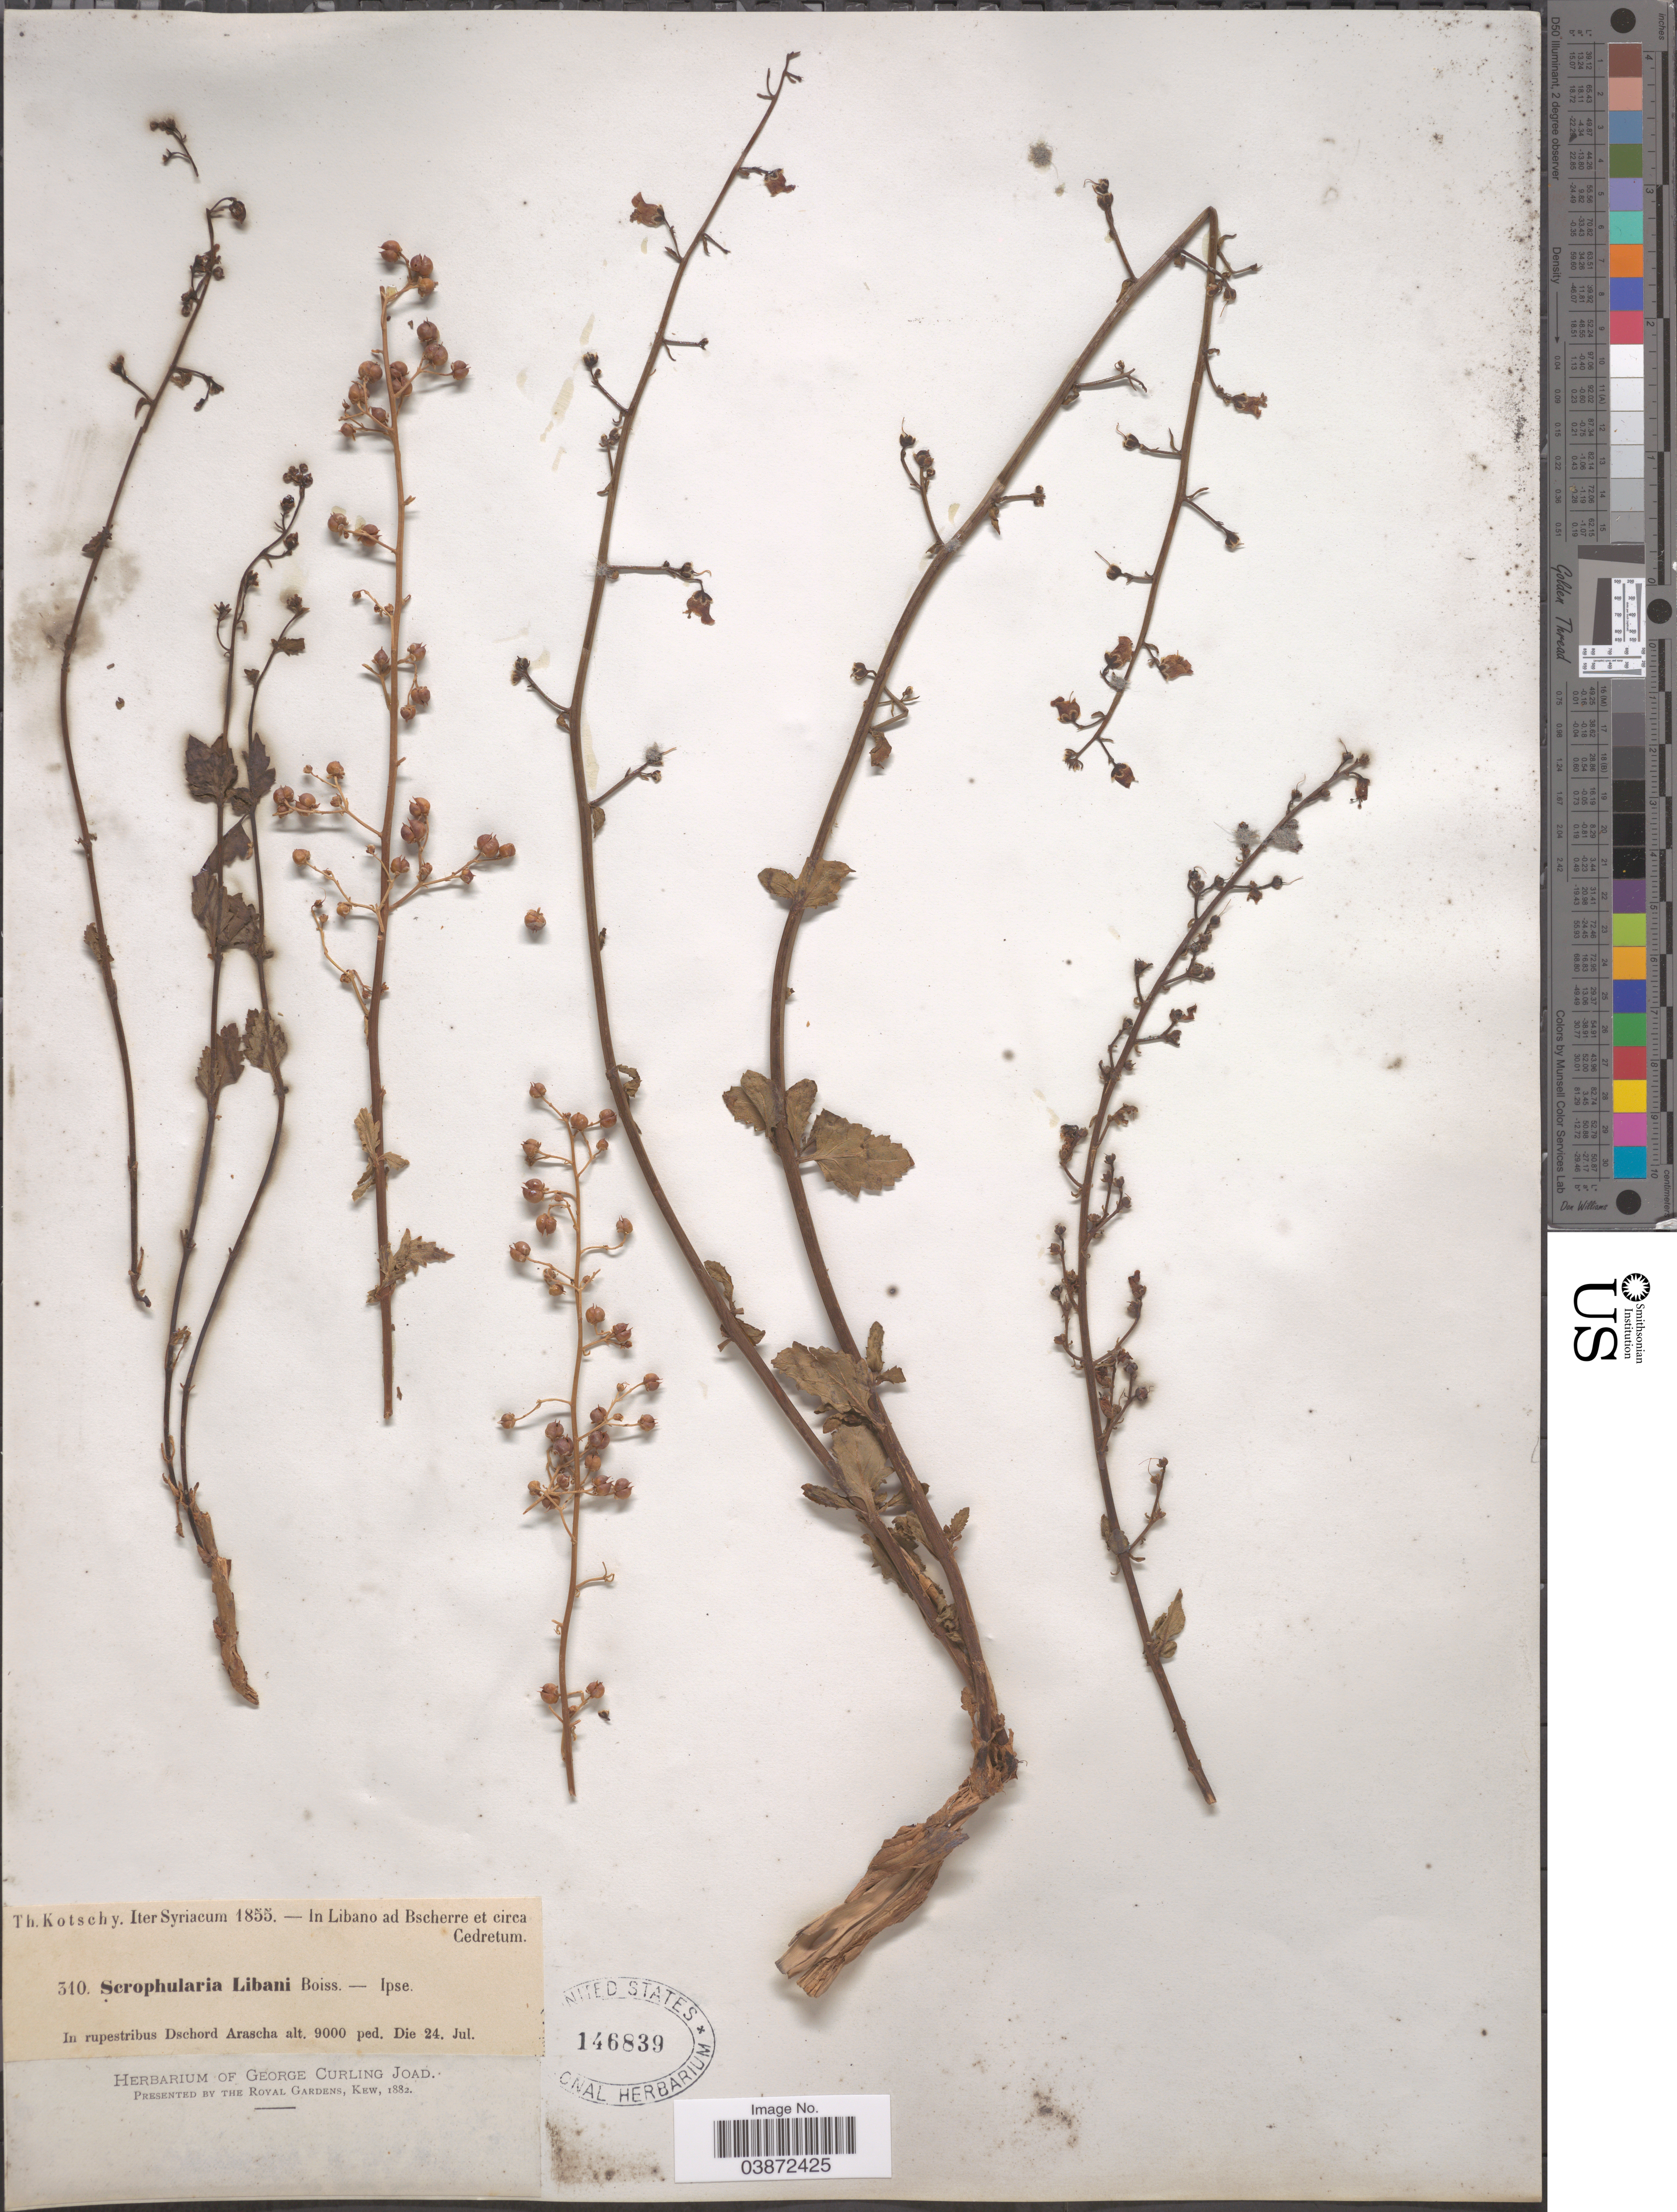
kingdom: Plantae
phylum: Tracheophyta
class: Magnoliopsida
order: Lamiales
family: Scrophulariaceae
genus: Scrophularia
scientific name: Scrophularia libanotica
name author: Boiss.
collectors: K. G. Kotschy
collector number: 310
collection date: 1855-07-24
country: Lebanon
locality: In Libano ad Bscherre et circa Cedretum. In rupestribus Dschord Arascha.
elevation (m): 2743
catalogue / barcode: US 146839